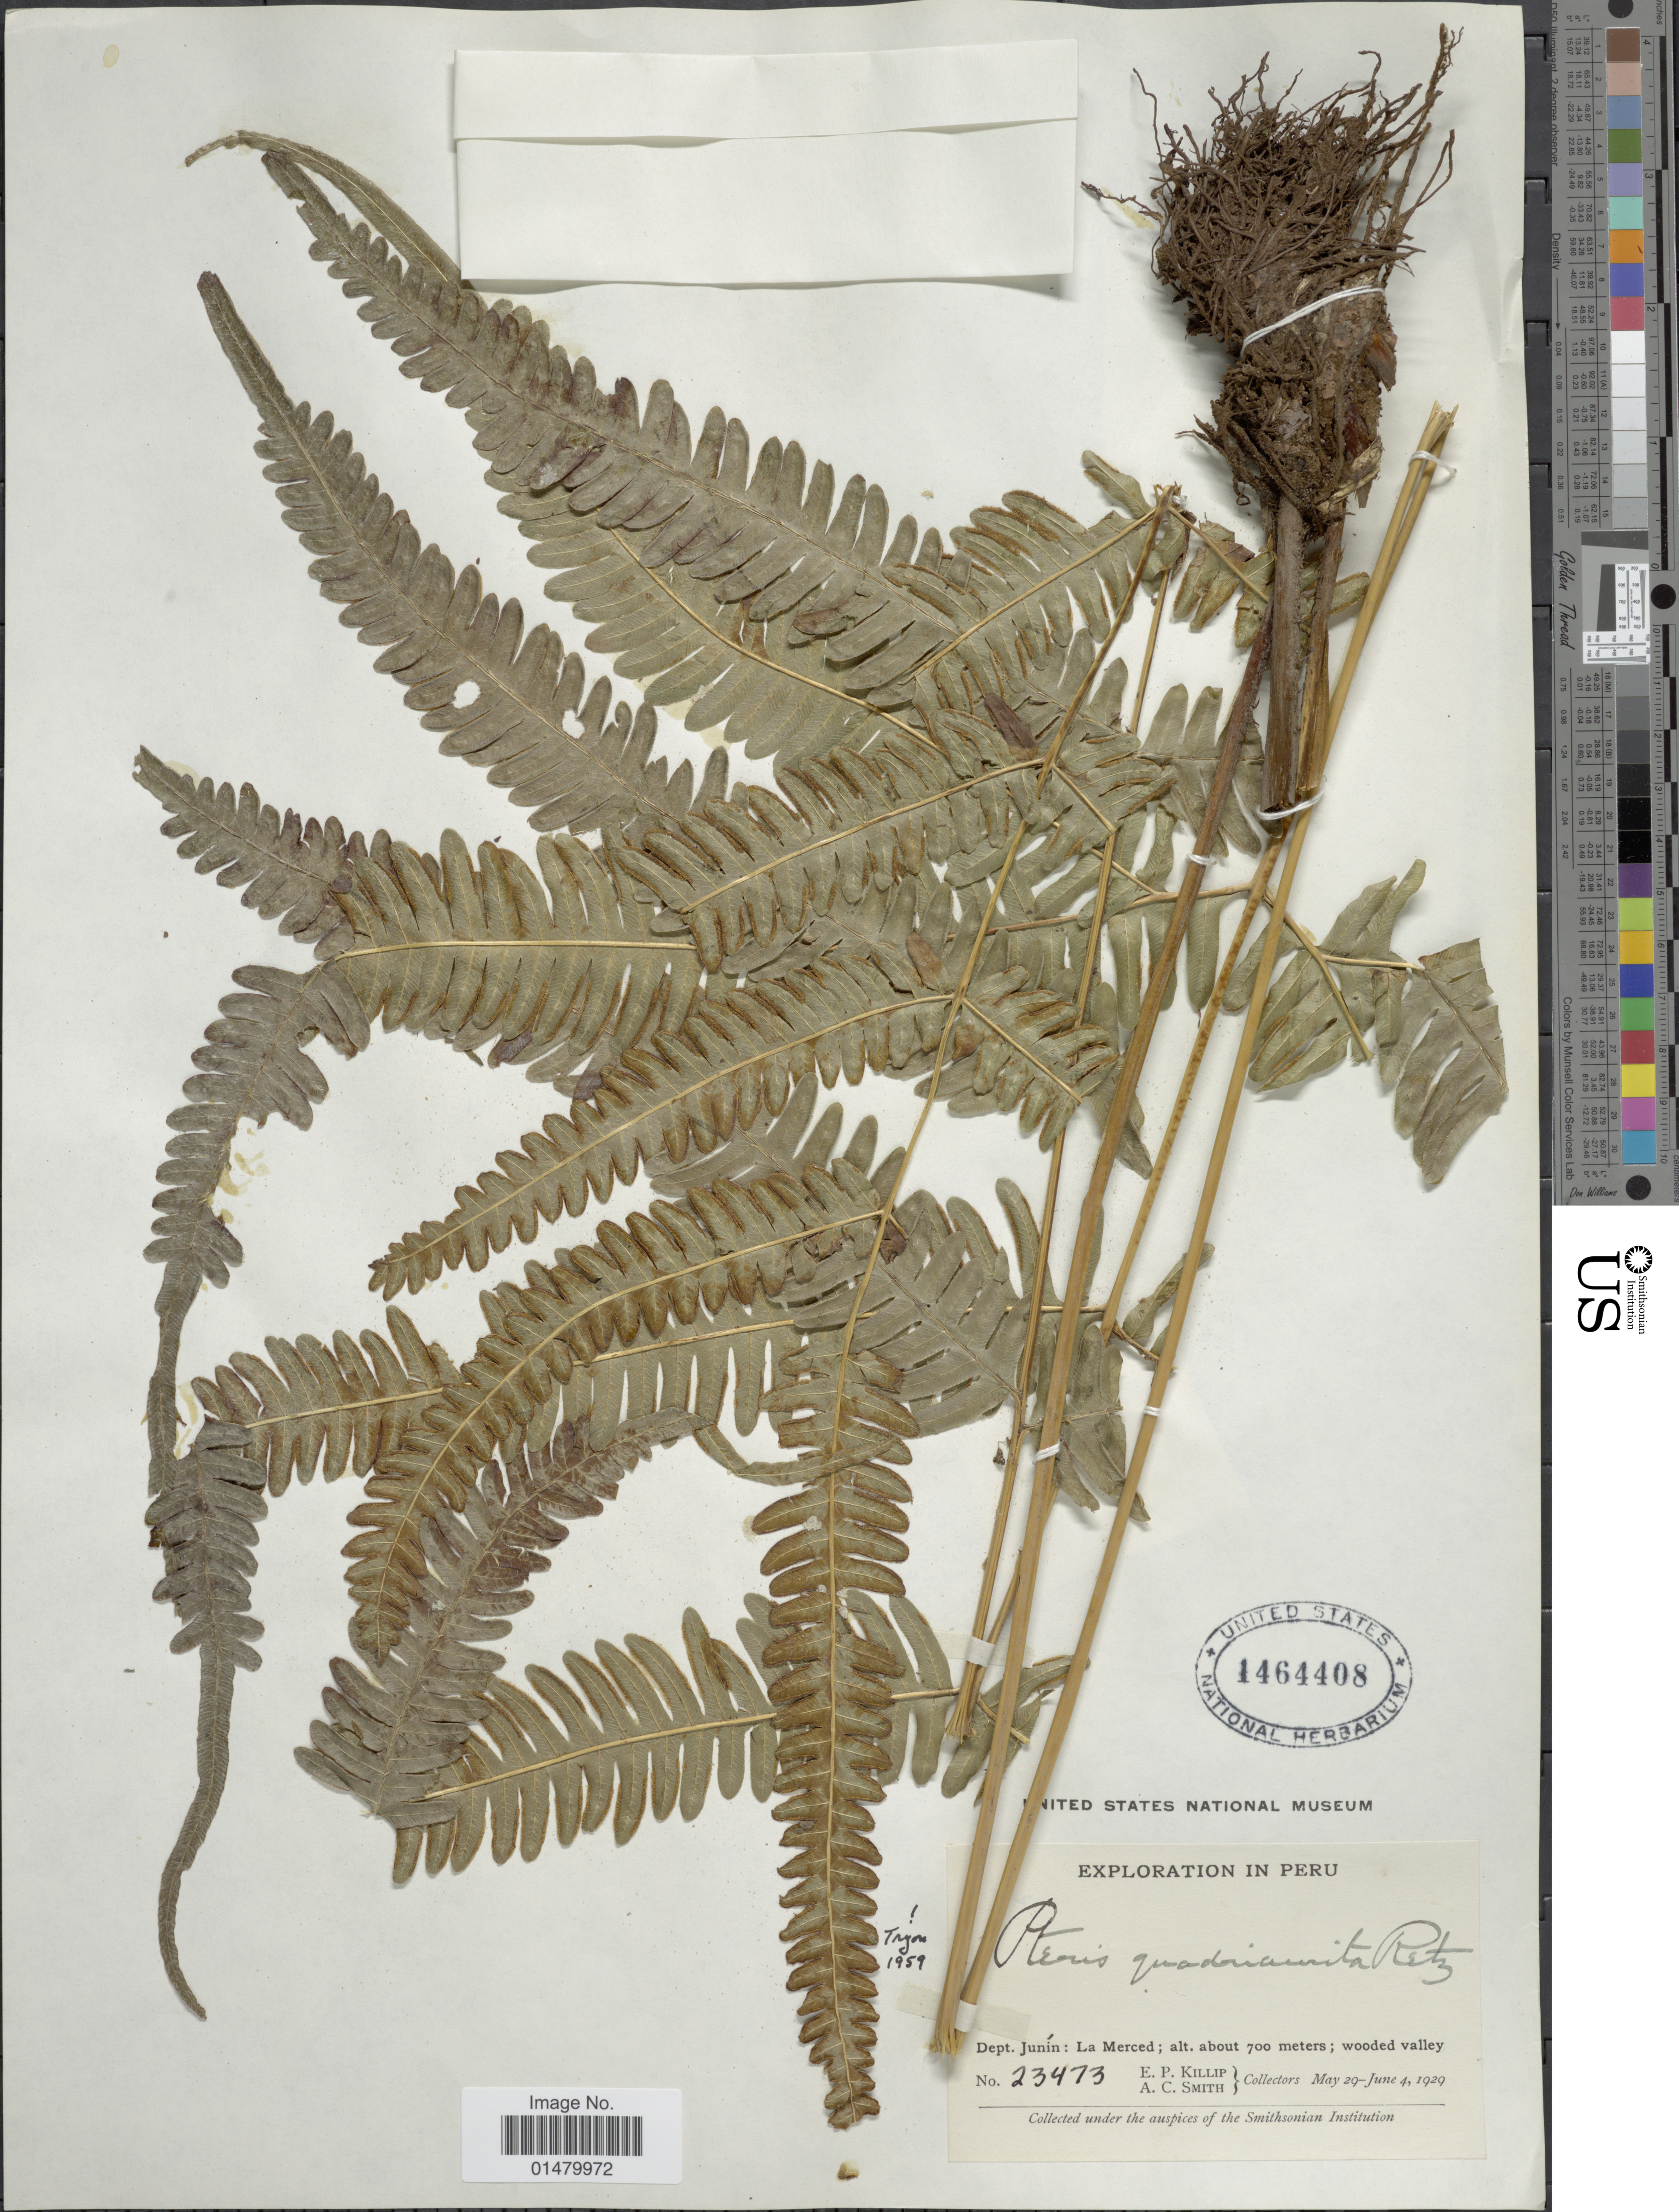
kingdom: Plantae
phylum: Tracheophyta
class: Polypodiopsida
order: Polypodiales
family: Pteridaceae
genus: Pteris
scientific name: Pteris quadriaurita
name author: Retz.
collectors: E. P. Killip & A. C. Smith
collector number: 23473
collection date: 1929-05-29/1929-06-04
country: Peru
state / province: Junín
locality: Dept. Junin: La Merced.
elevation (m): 700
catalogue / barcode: US 1464408